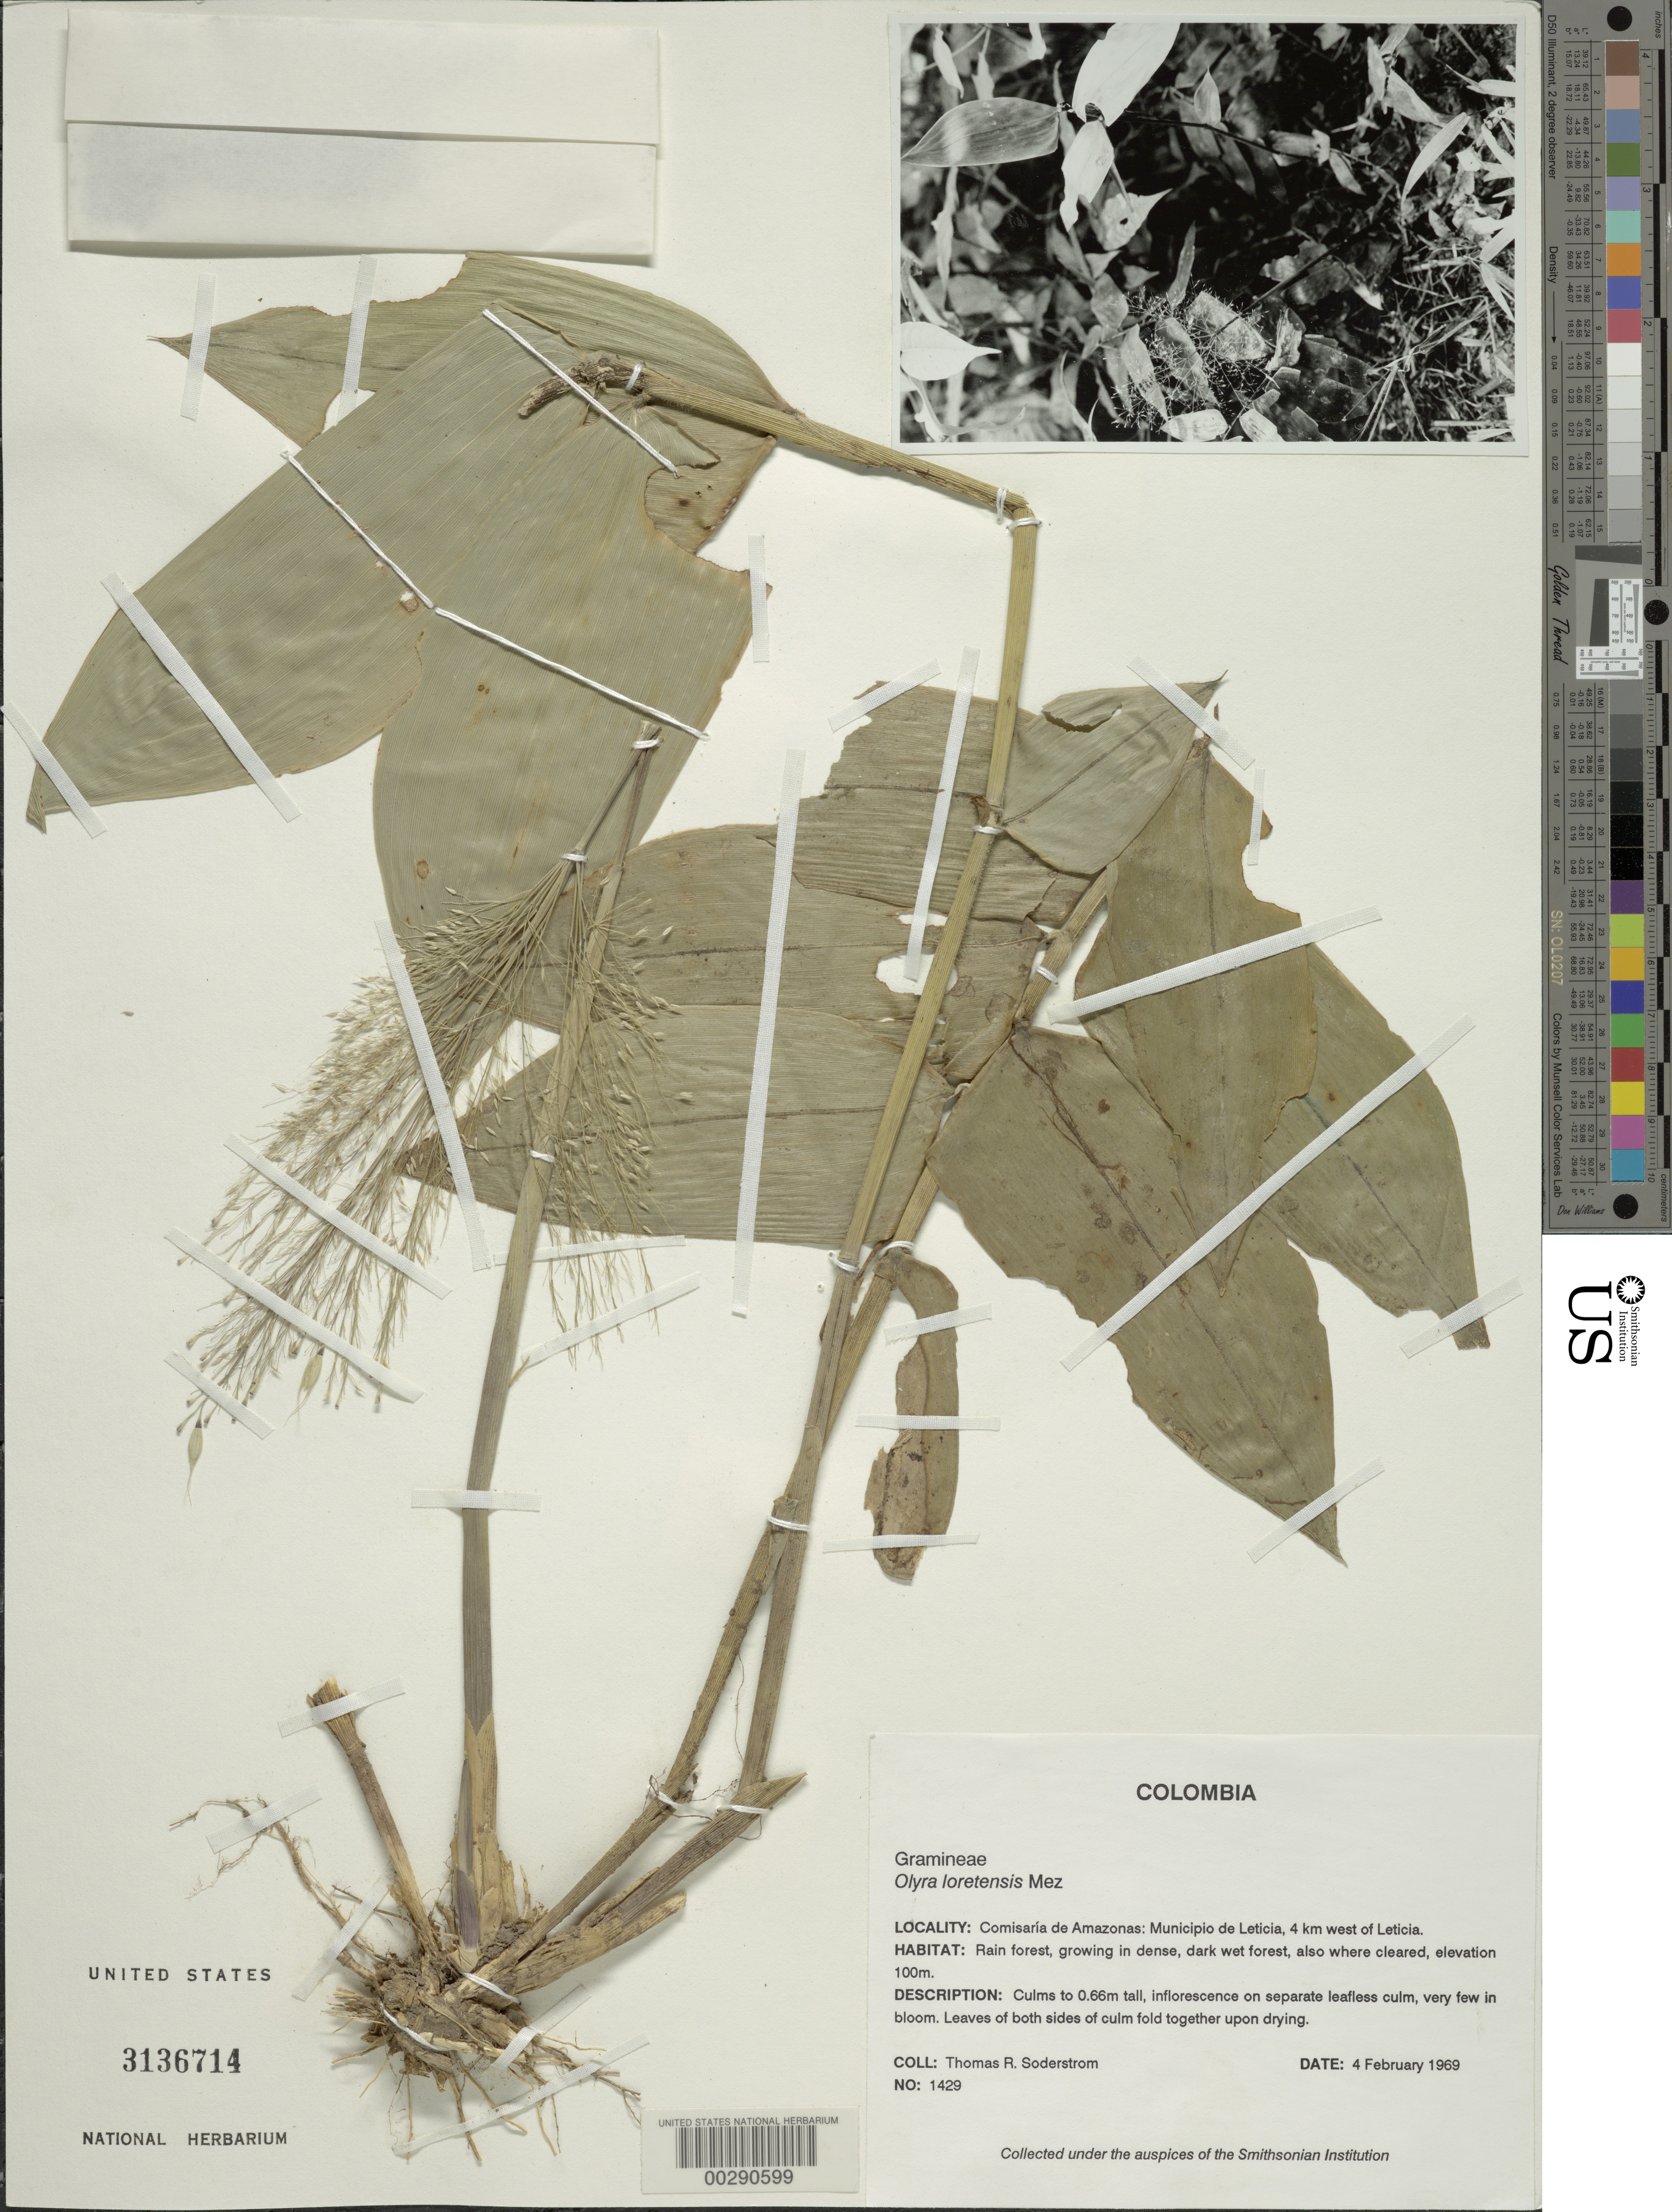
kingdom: Plantae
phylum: Tracheophyta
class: Liliopsida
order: Poales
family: Poaceae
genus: Olyra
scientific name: Olyra loretensis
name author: Mez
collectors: T. R. Soderstrom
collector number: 1429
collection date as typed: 04 Feb 1969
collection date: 1969-02-04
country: Colombia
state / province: Amazônas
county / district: Leticia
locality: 4 km W of Leticia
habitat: Rain forest, dense, dark wet forest and in clearings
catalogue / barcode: US 3136714